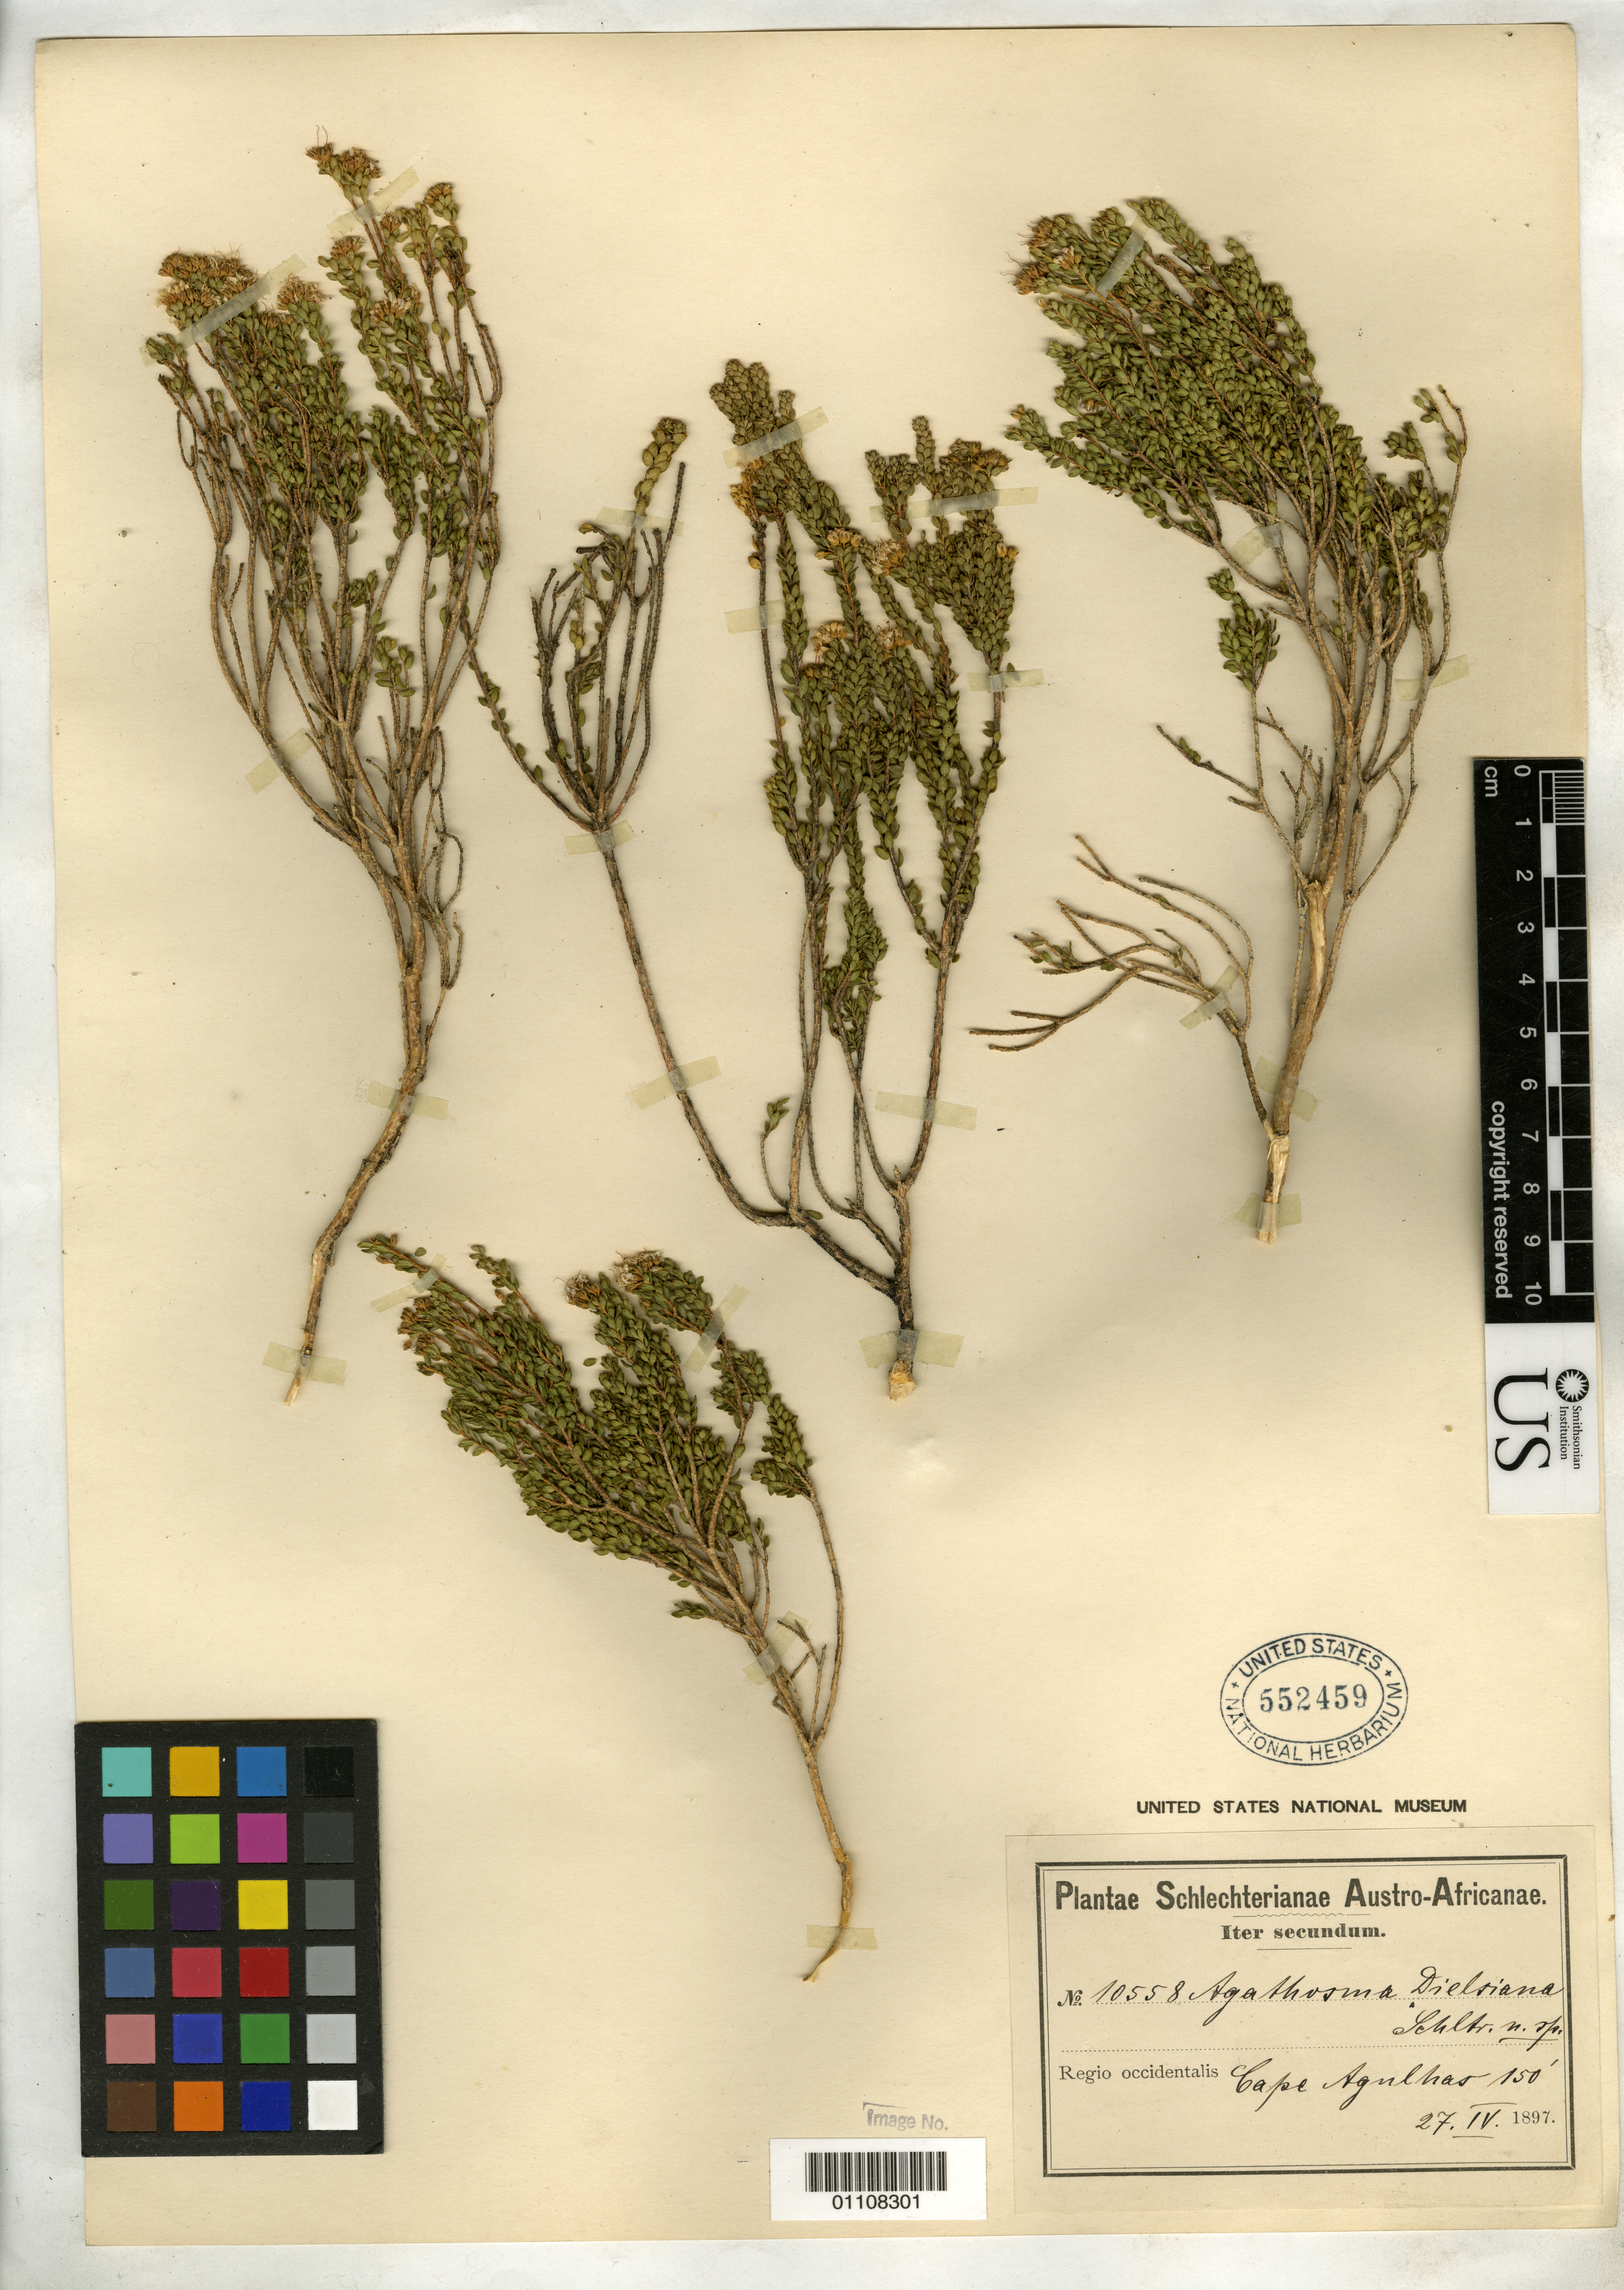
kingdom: Plantae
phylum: Tracheophyta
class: Magnoliopsida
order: Sapindales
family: Rutaceae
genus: Agathosma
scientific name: Agathosma dielsiana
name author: Schltr. ex Dümmer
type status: Type Collection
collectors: F. R. R. Schlechter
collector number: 10558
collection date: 1897-04-27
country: South Africa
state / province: Western Cape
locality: Cape Agulhas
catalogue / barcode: US 552459